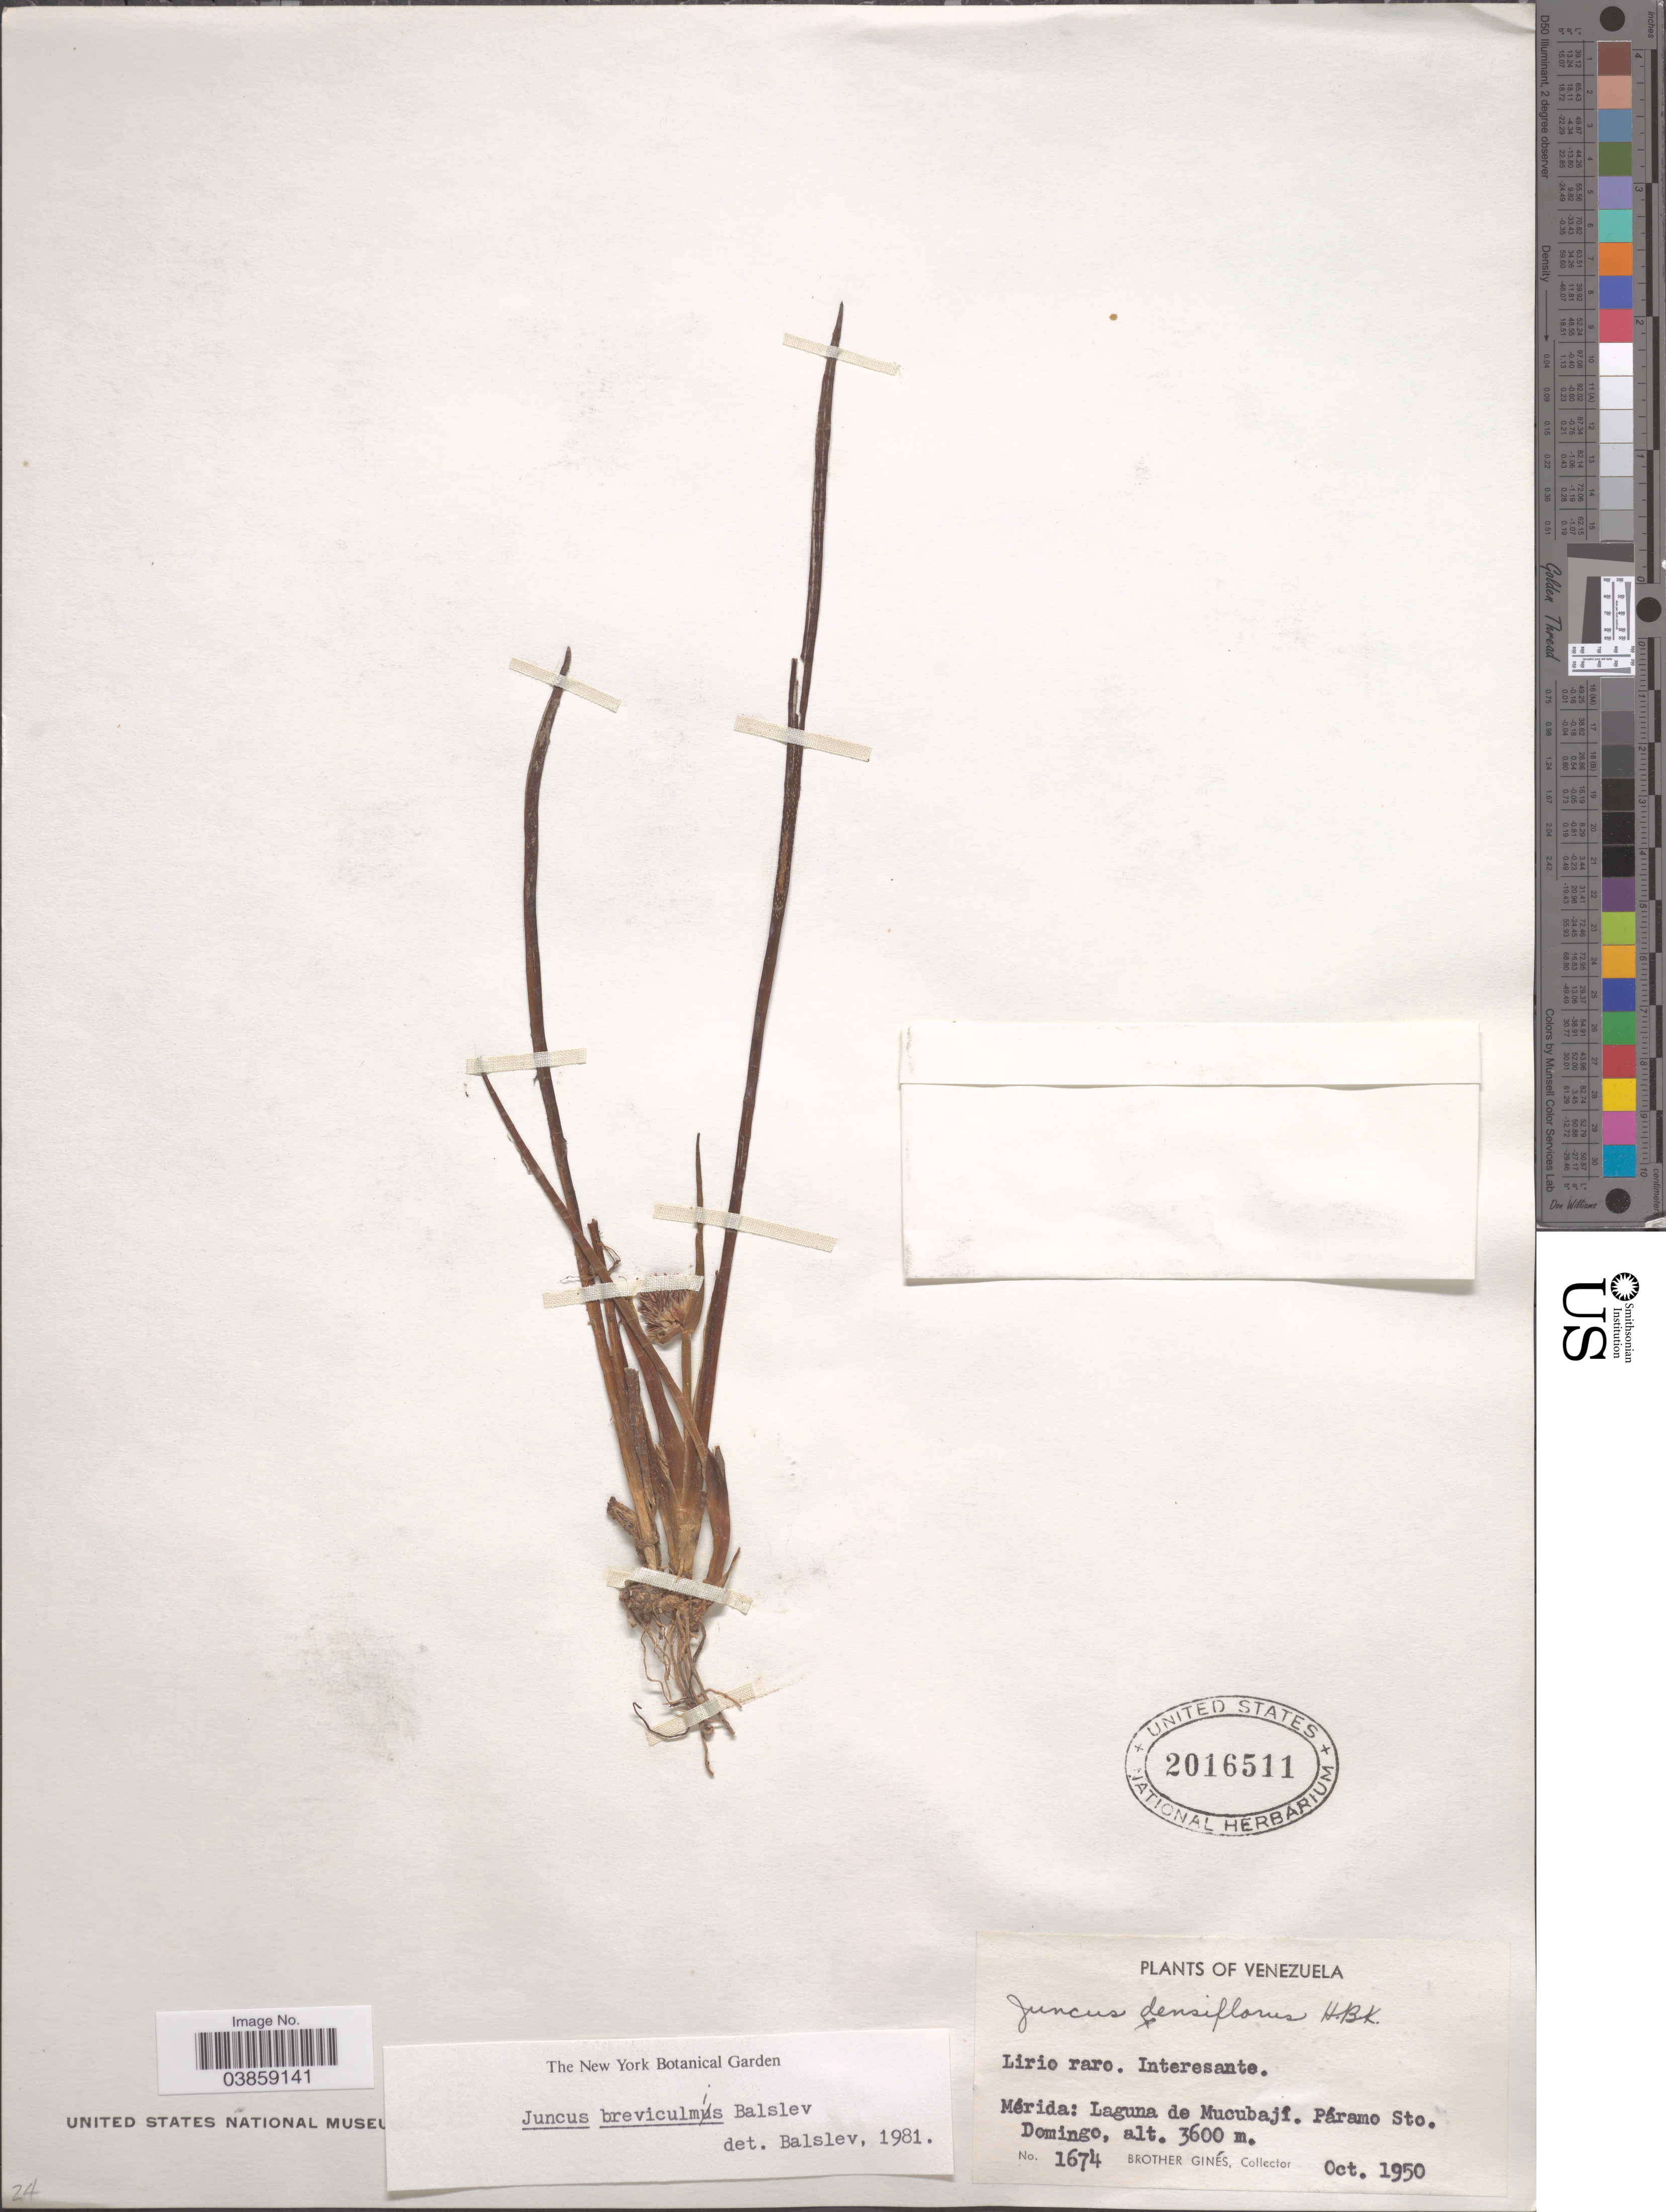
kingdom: Plantae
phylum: Tracheophyta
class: Liliopsida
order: Poales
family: Juncaceae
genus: Juncus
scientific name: Juncus breviculmis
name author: Balslev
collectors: Bro. Gines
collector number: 1674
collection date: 1950-10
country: Venezuela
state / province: Merida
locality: Laguna de Mucubají. Páramo Sto. Domingo.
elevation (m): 3600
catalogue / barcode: US 2016511